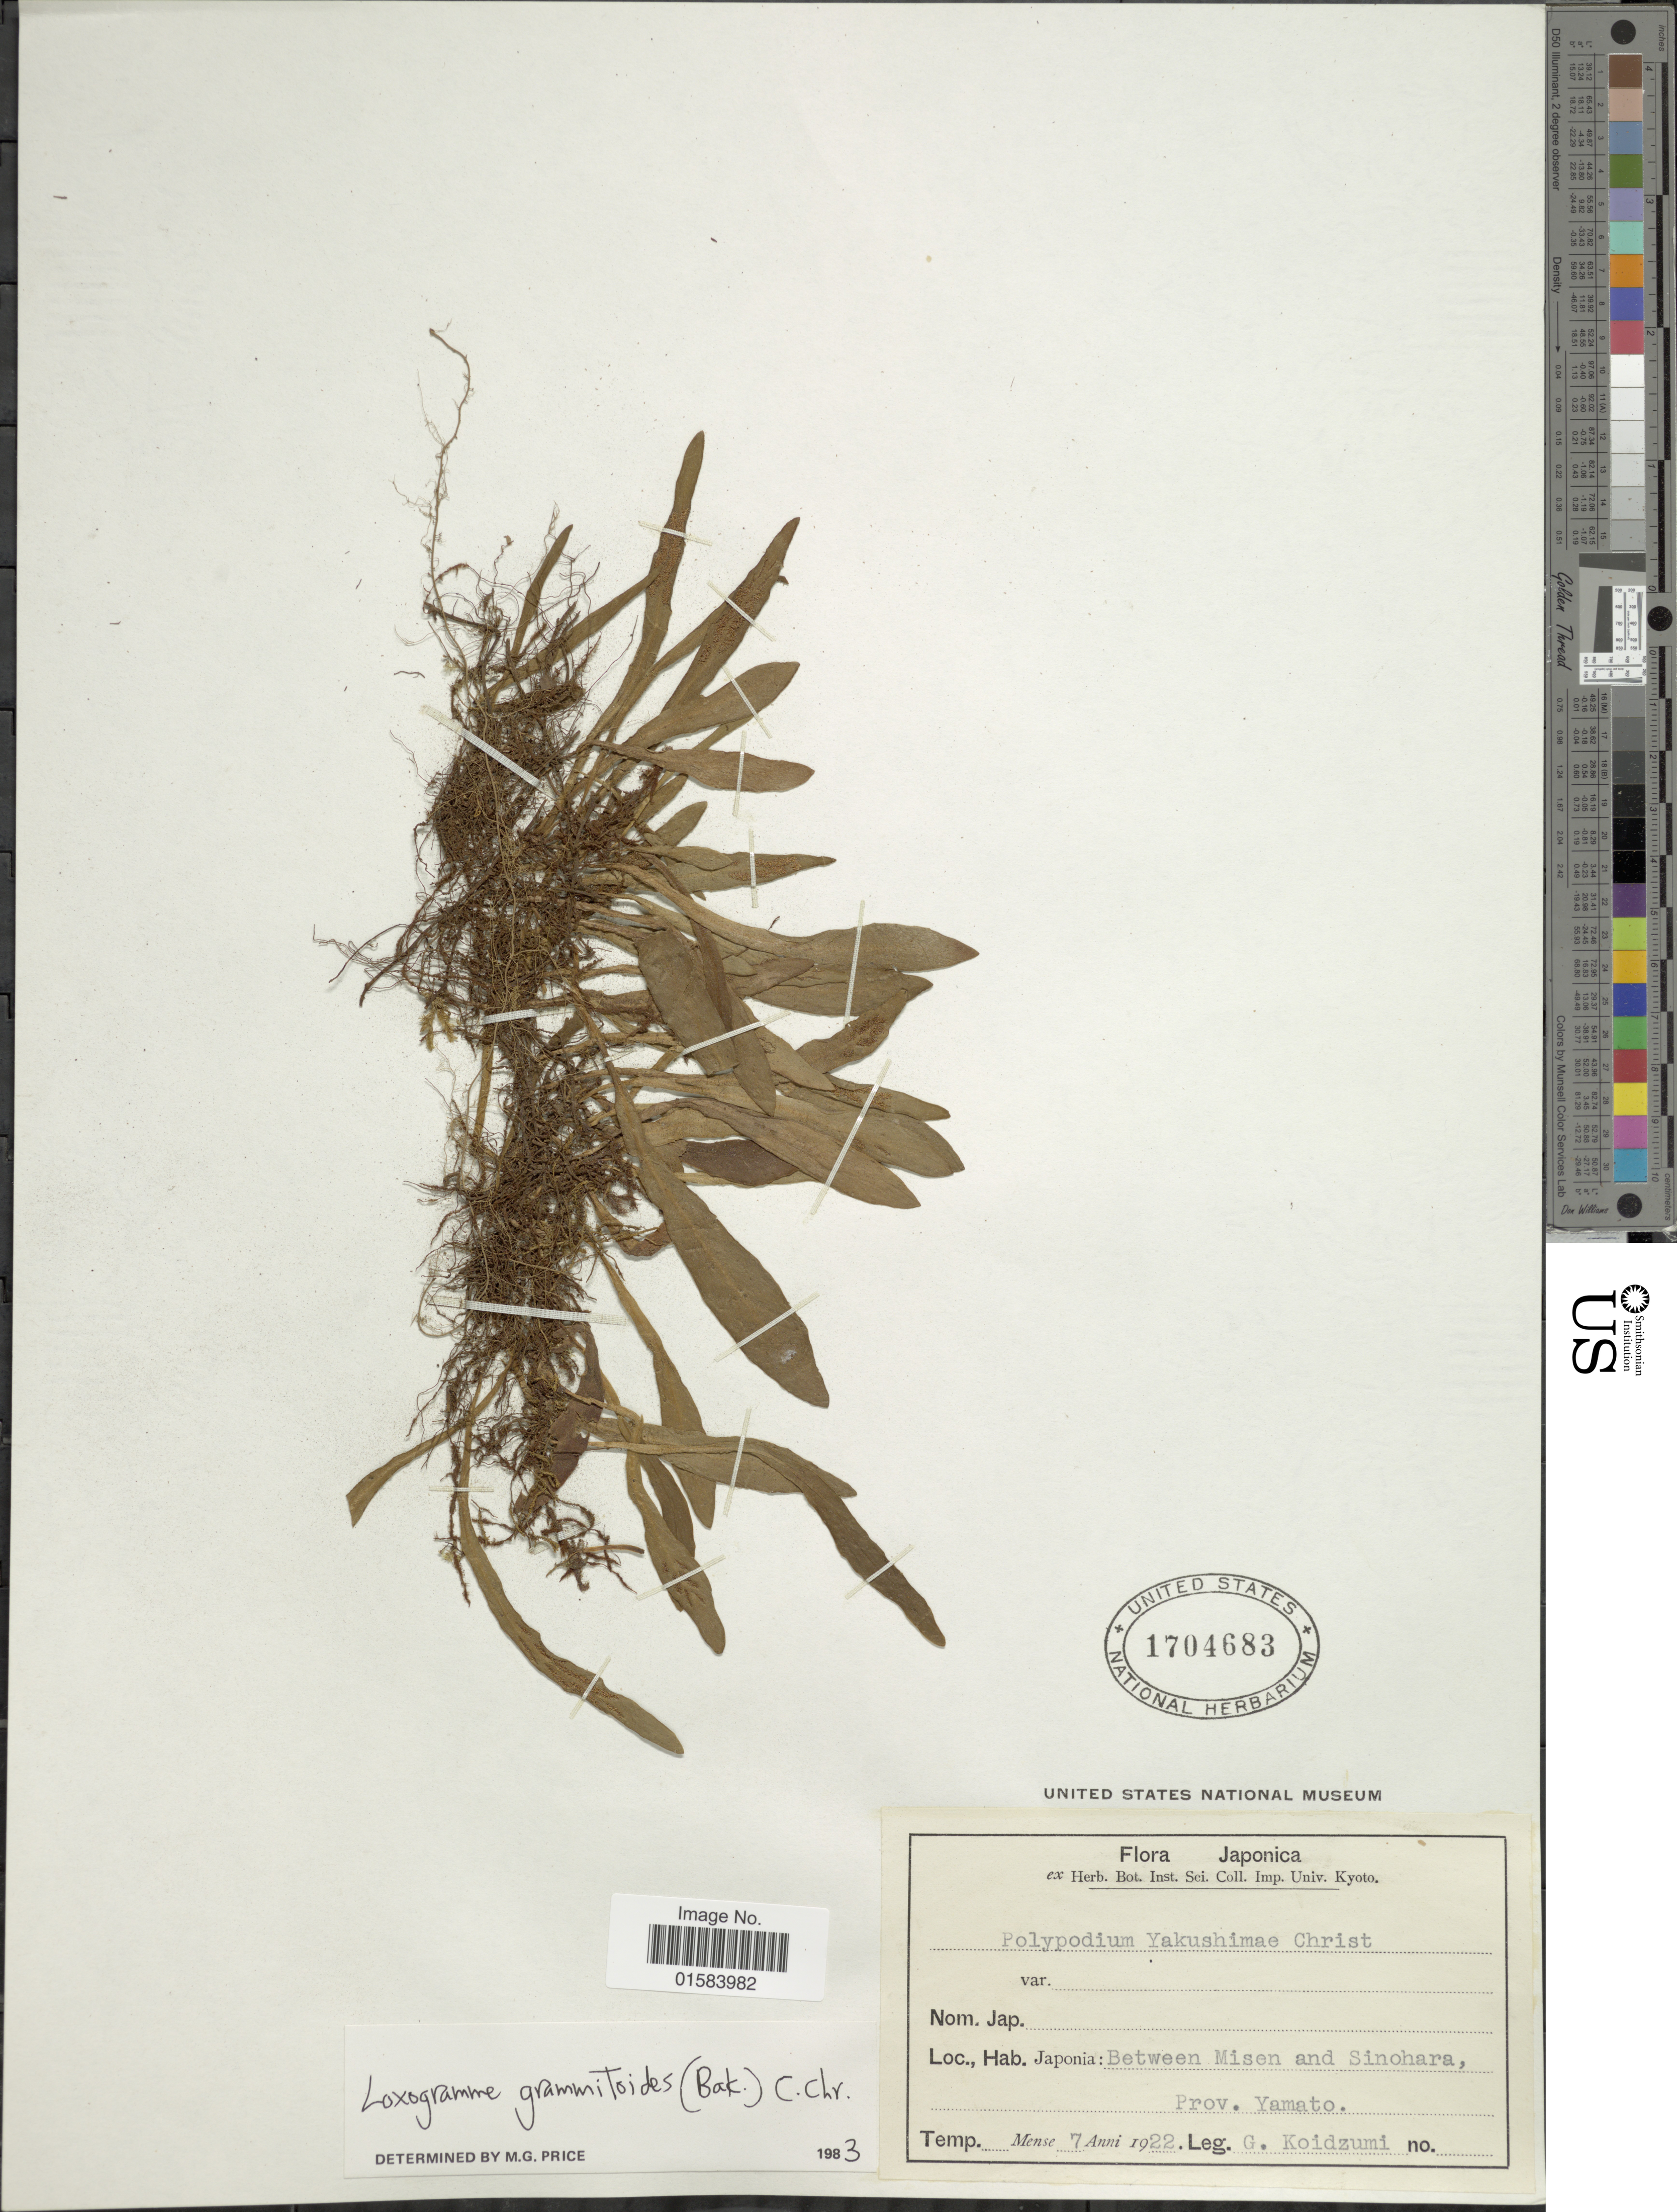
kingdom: Plantae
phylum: Tracheophyta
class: Polypodiopsida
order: Polypodiales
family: Polypodiaceae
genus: Loxogramme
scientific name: Loxogramme grammitoides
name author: (Baker) C. Chr.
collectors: G. Koidzumi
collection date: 1922-07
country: Japan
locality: Between Misen and Sinohara, Prov. Yamato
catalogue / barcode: US 1704683